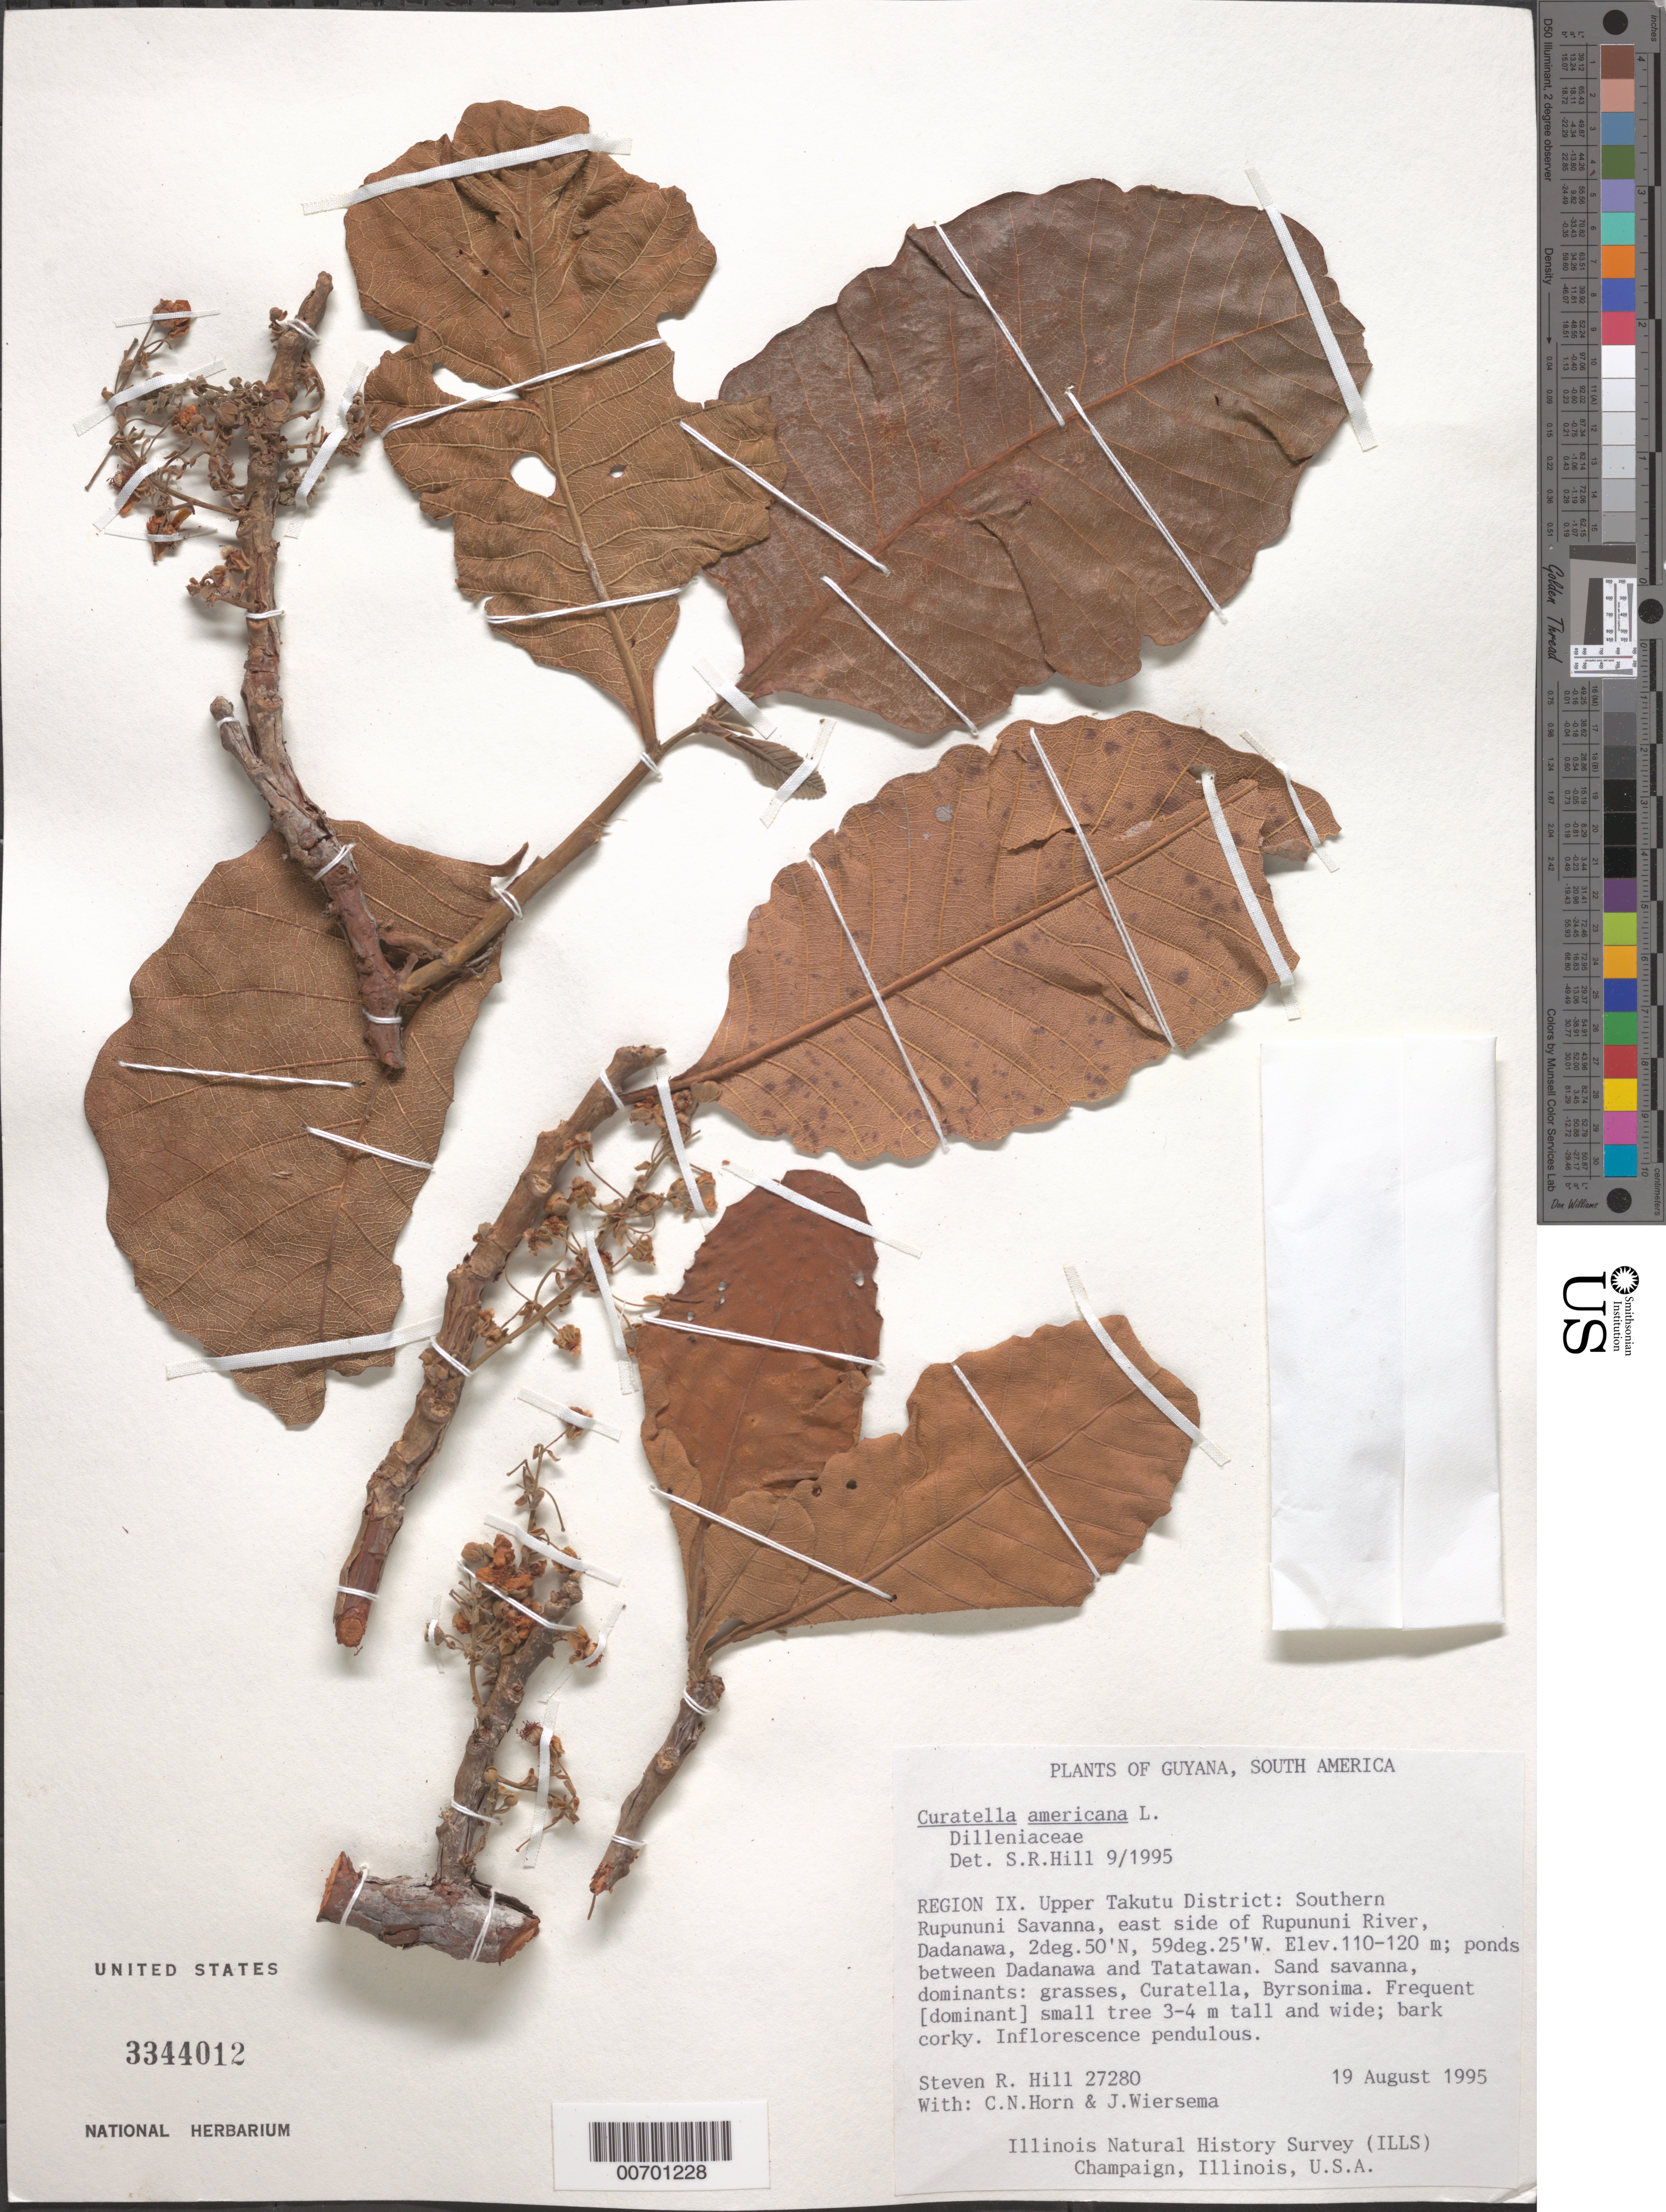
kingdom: Plantae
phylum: Tracheophyta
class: Magnoliopsida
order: Dilleniales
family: Dilleniaceae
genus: Curatella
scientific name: Curatella americana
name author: L.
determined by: Hill, Steven R.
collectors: S. R. Hill, C. N. Horn & J. H. Wiersema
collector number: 27280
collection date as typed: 19-Aug-95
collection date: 1995-08-19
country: Guyana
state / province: U. Takutu-U. Essequibo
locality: Dadanawa, southern Rupununi Savanna, E side of Rupununi R.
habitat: Sand savanna, dominants: grasses, Curatella, Byrsonima.ponds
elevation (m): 110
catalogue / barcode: US 3344012